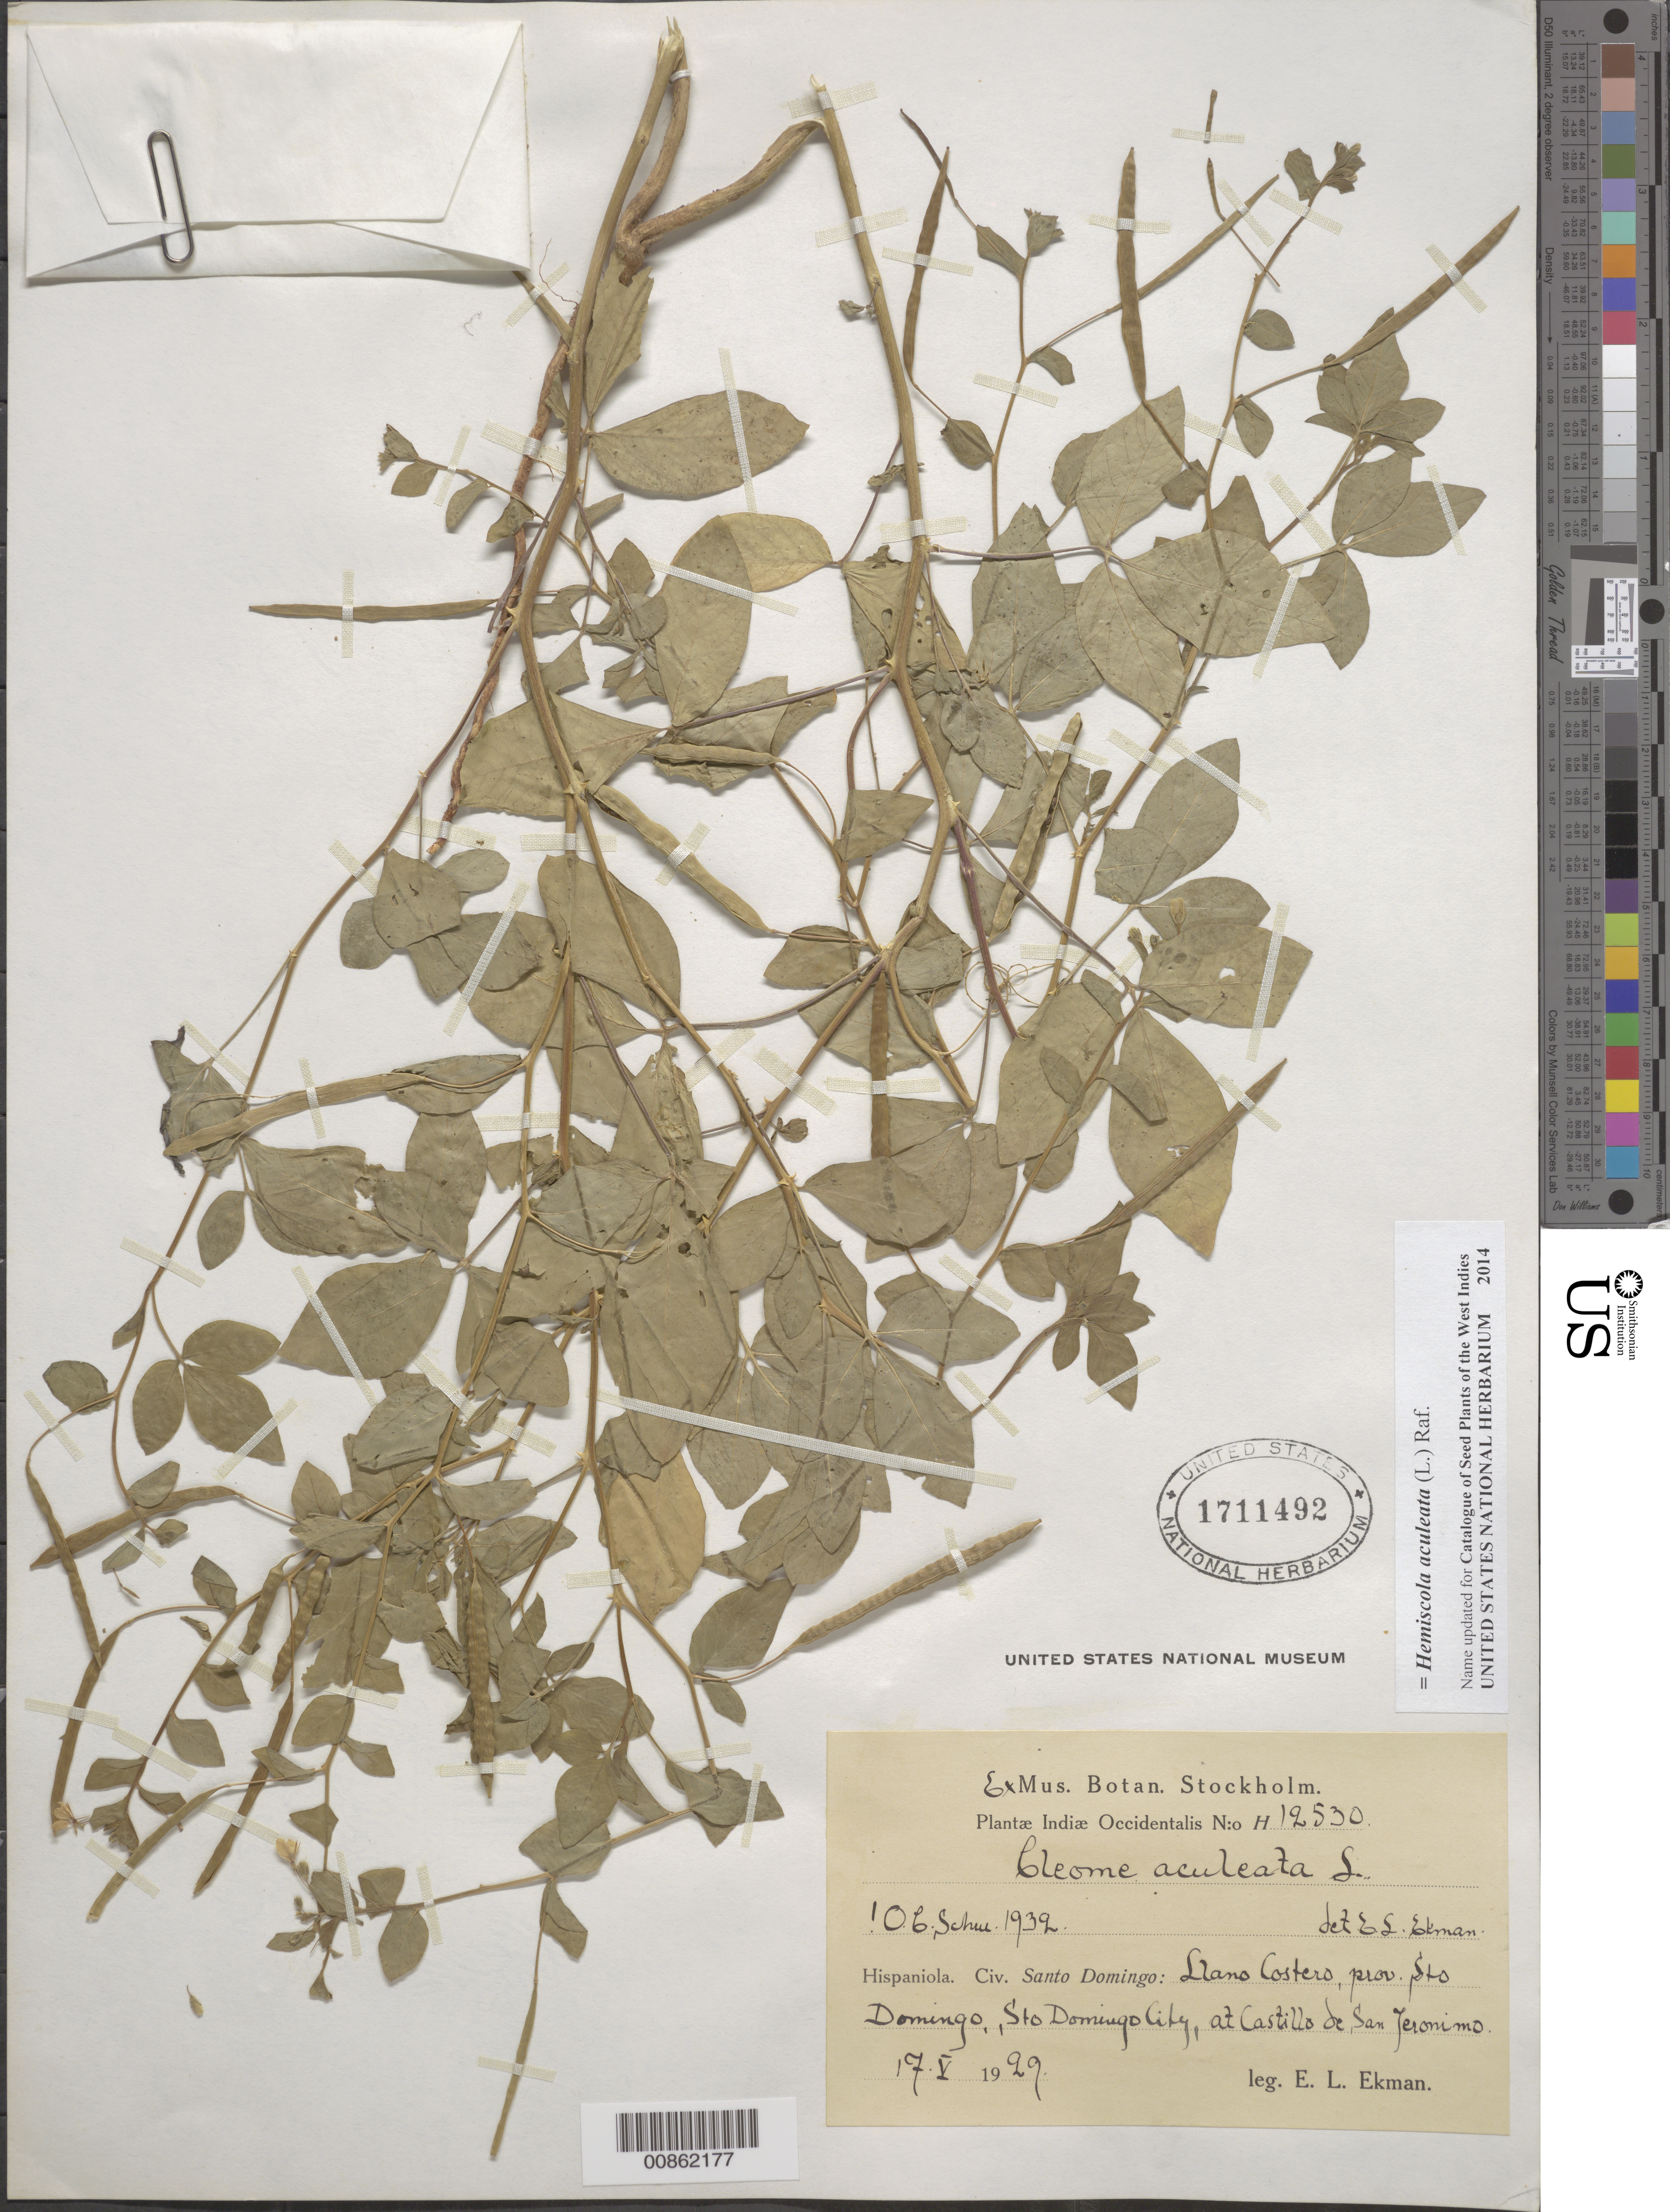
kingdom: Plantae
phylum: Tracheophyta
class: Magnoliopsida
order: Brassicales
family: Cleomaceae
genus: Tarenaya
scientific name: Tarenaya aculeata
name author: (L.) Soares Neto & Roalson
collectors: E. L. Ekman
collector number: H 12530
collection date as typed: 17 May 1929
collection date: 1929-05-17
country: Dominican Republic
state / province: Distrito Nacional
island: Hispaniola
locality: Llano Costero, prov. Sto. Domingo (obsolete), Sto. Domingo City, at Castillo de San Jerónimo.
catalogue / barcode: US 1711492